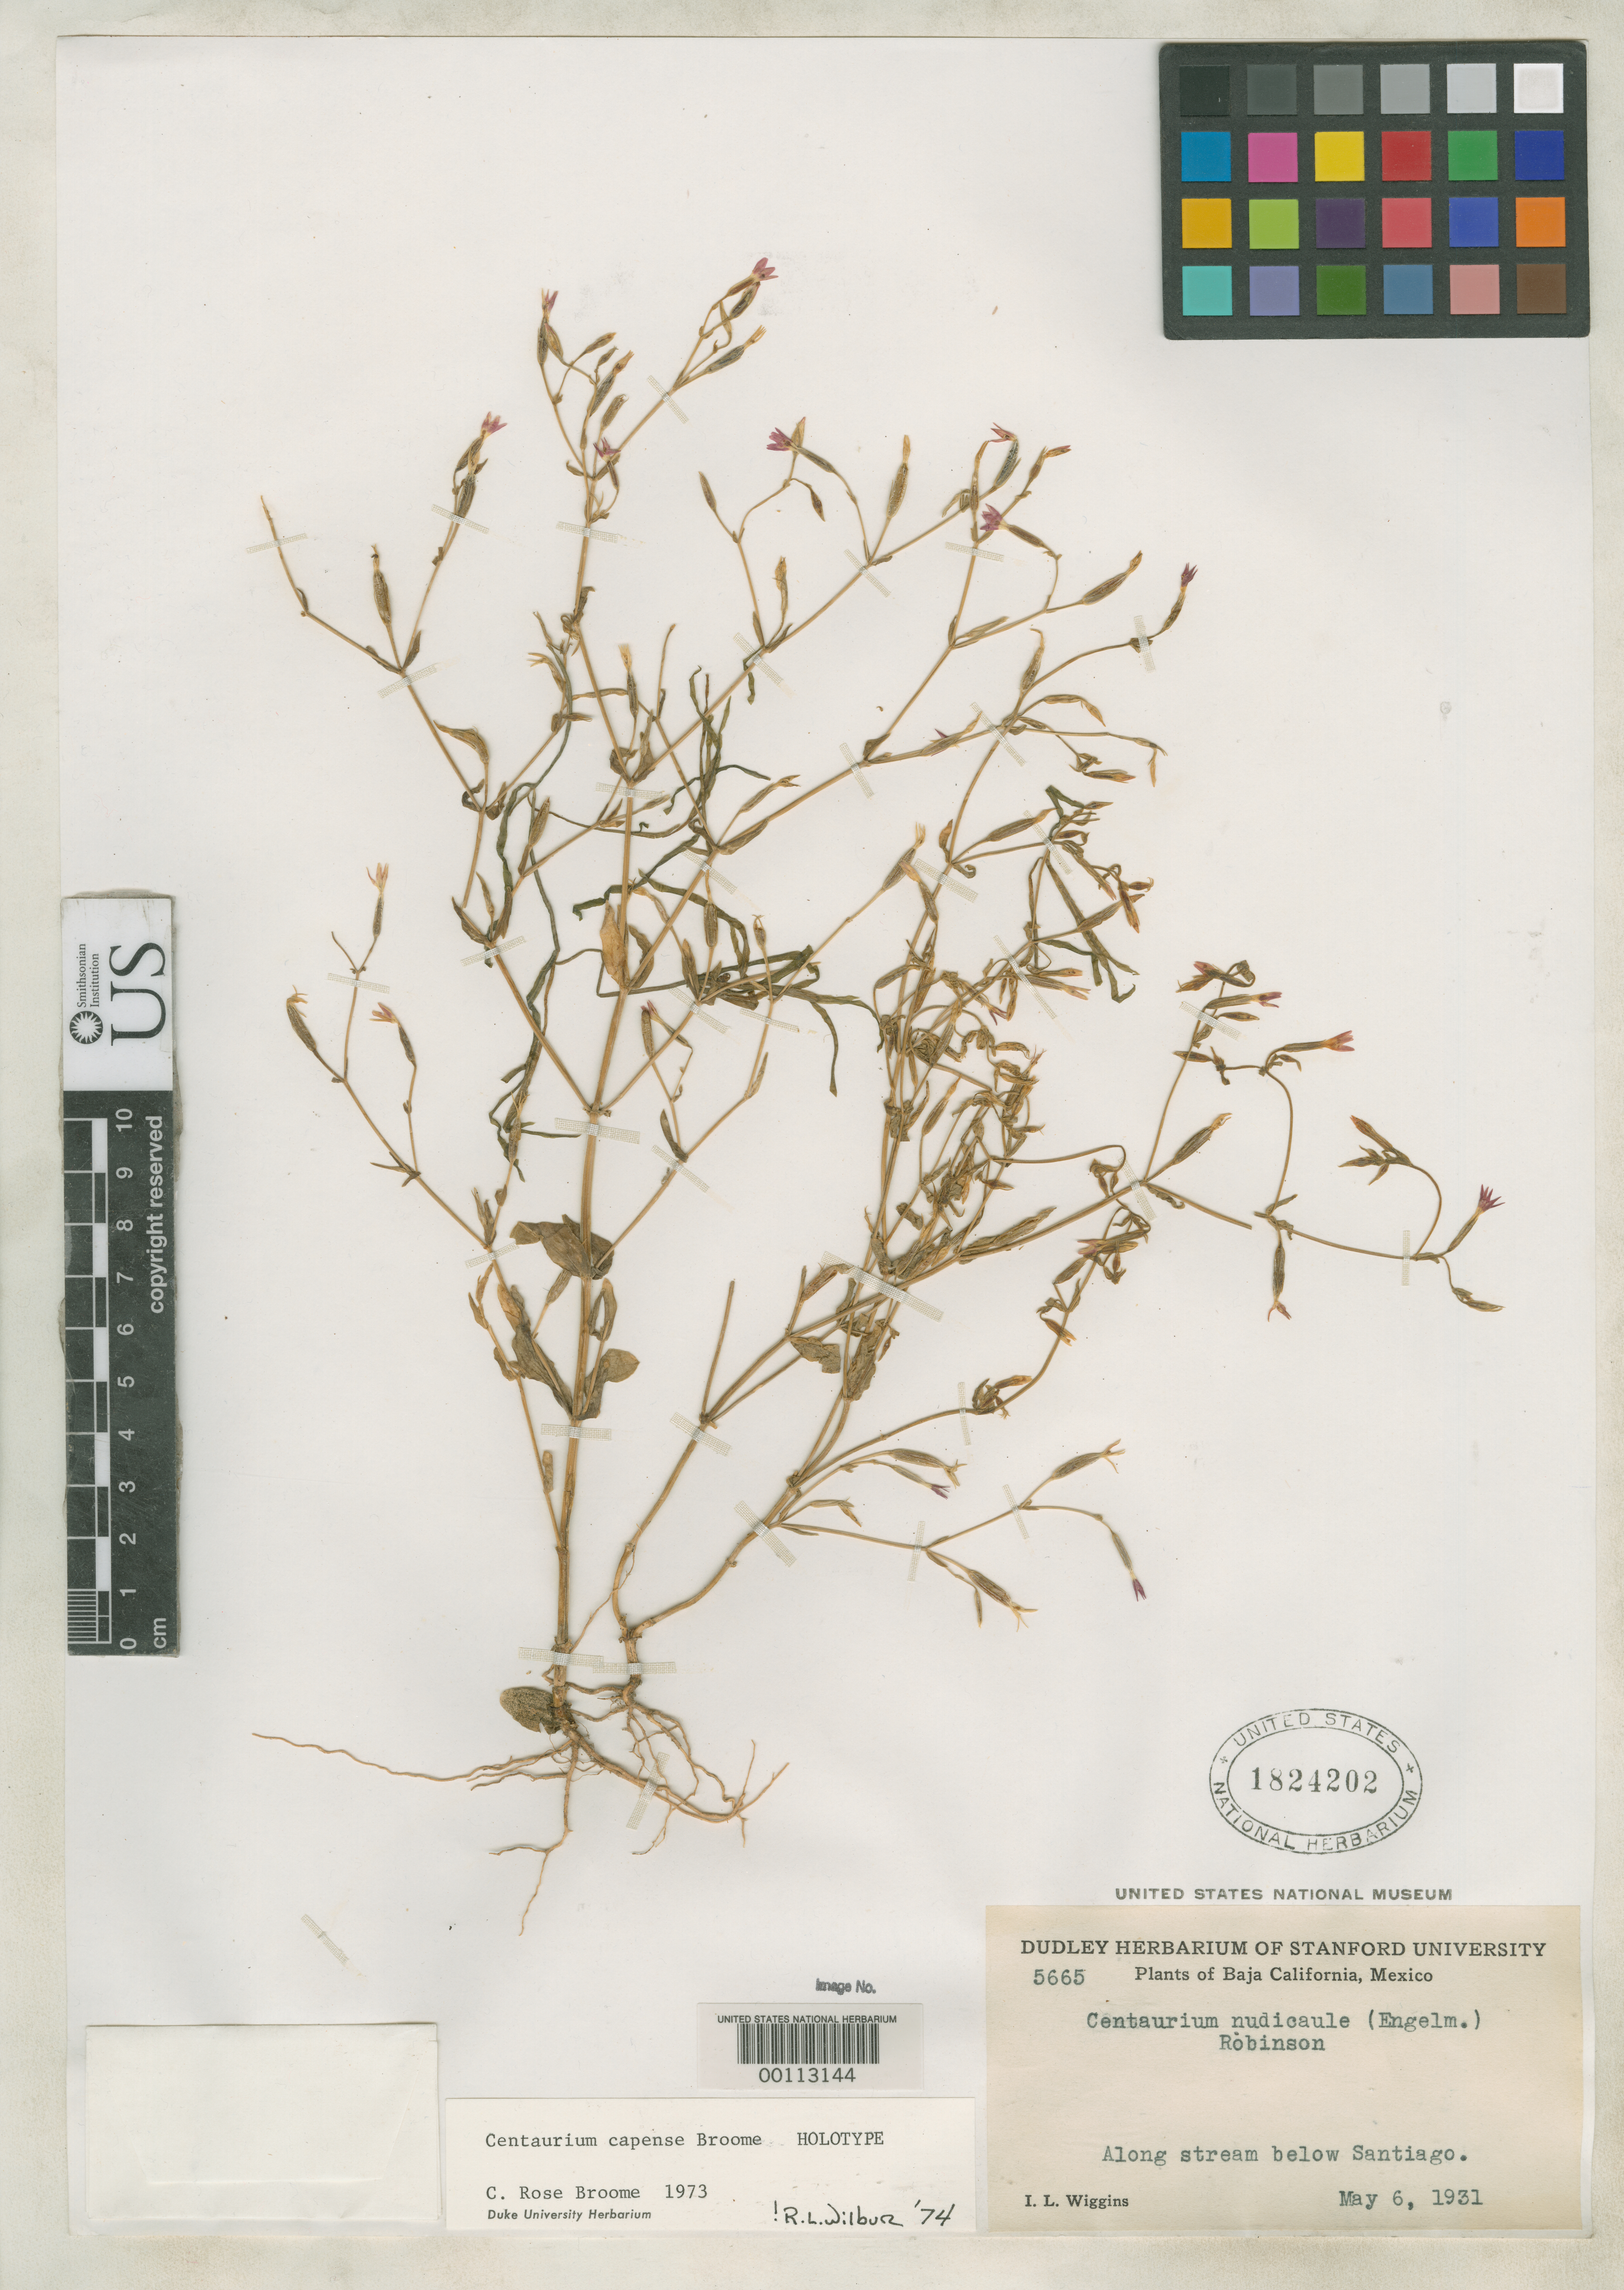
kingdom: Plantae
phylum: Tracheophyta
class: Magnoliopsida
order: Gentianales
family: Gentianaceae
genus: Centaurium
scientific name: Centaurium capense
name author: C.R. Broome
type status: Holotype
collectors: I. L. Wiggins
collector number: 5665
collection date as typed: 06 May 1931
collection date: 1931-05-06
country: Mexico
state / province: Baja California Sur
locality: Between Santiago and Rivera, Cape Region.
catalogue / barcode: US 1824202